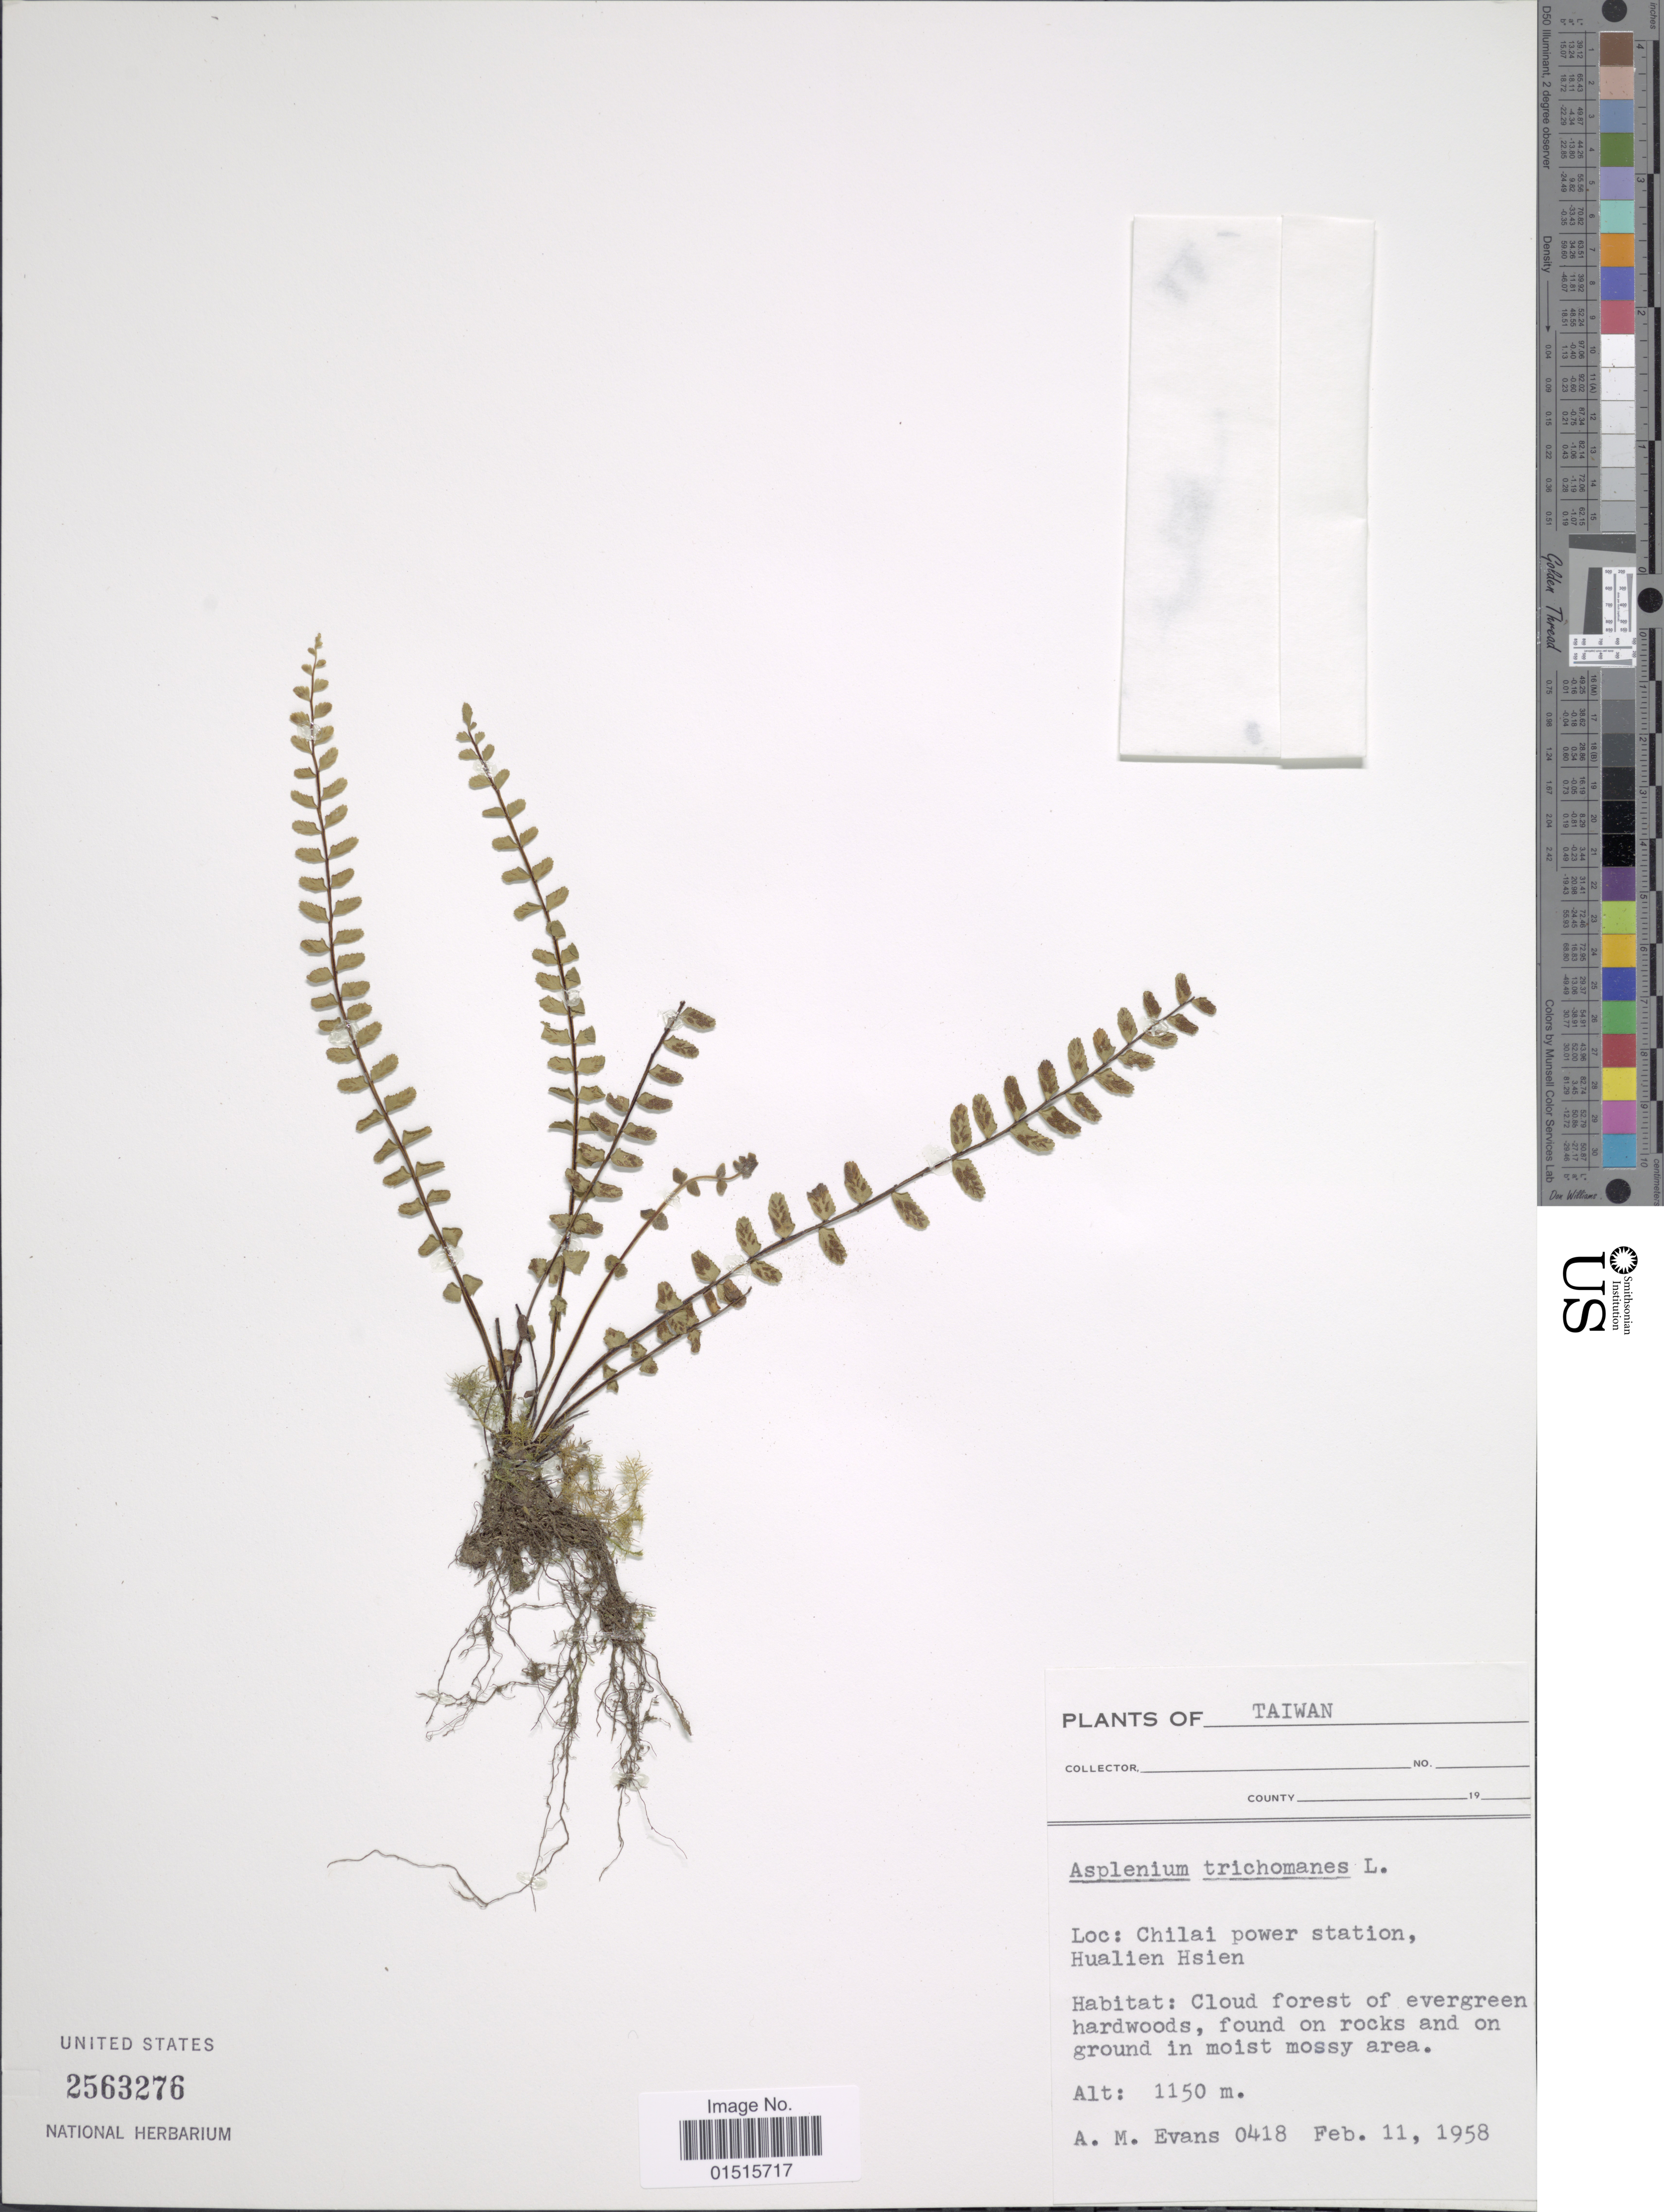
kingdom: Plantae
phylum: Tracheophyta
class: Polypodiopsida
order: Polypodiales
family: Aspleniaceae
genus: Asplenium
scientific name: Asplenium trichomanes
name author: L.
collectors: A. M. Evans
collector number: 418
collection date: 1958-02-11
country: Taiwan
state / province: Hualien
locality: Chilai power station, Hualien Hsien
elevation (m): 1150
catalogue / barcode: US 2563276